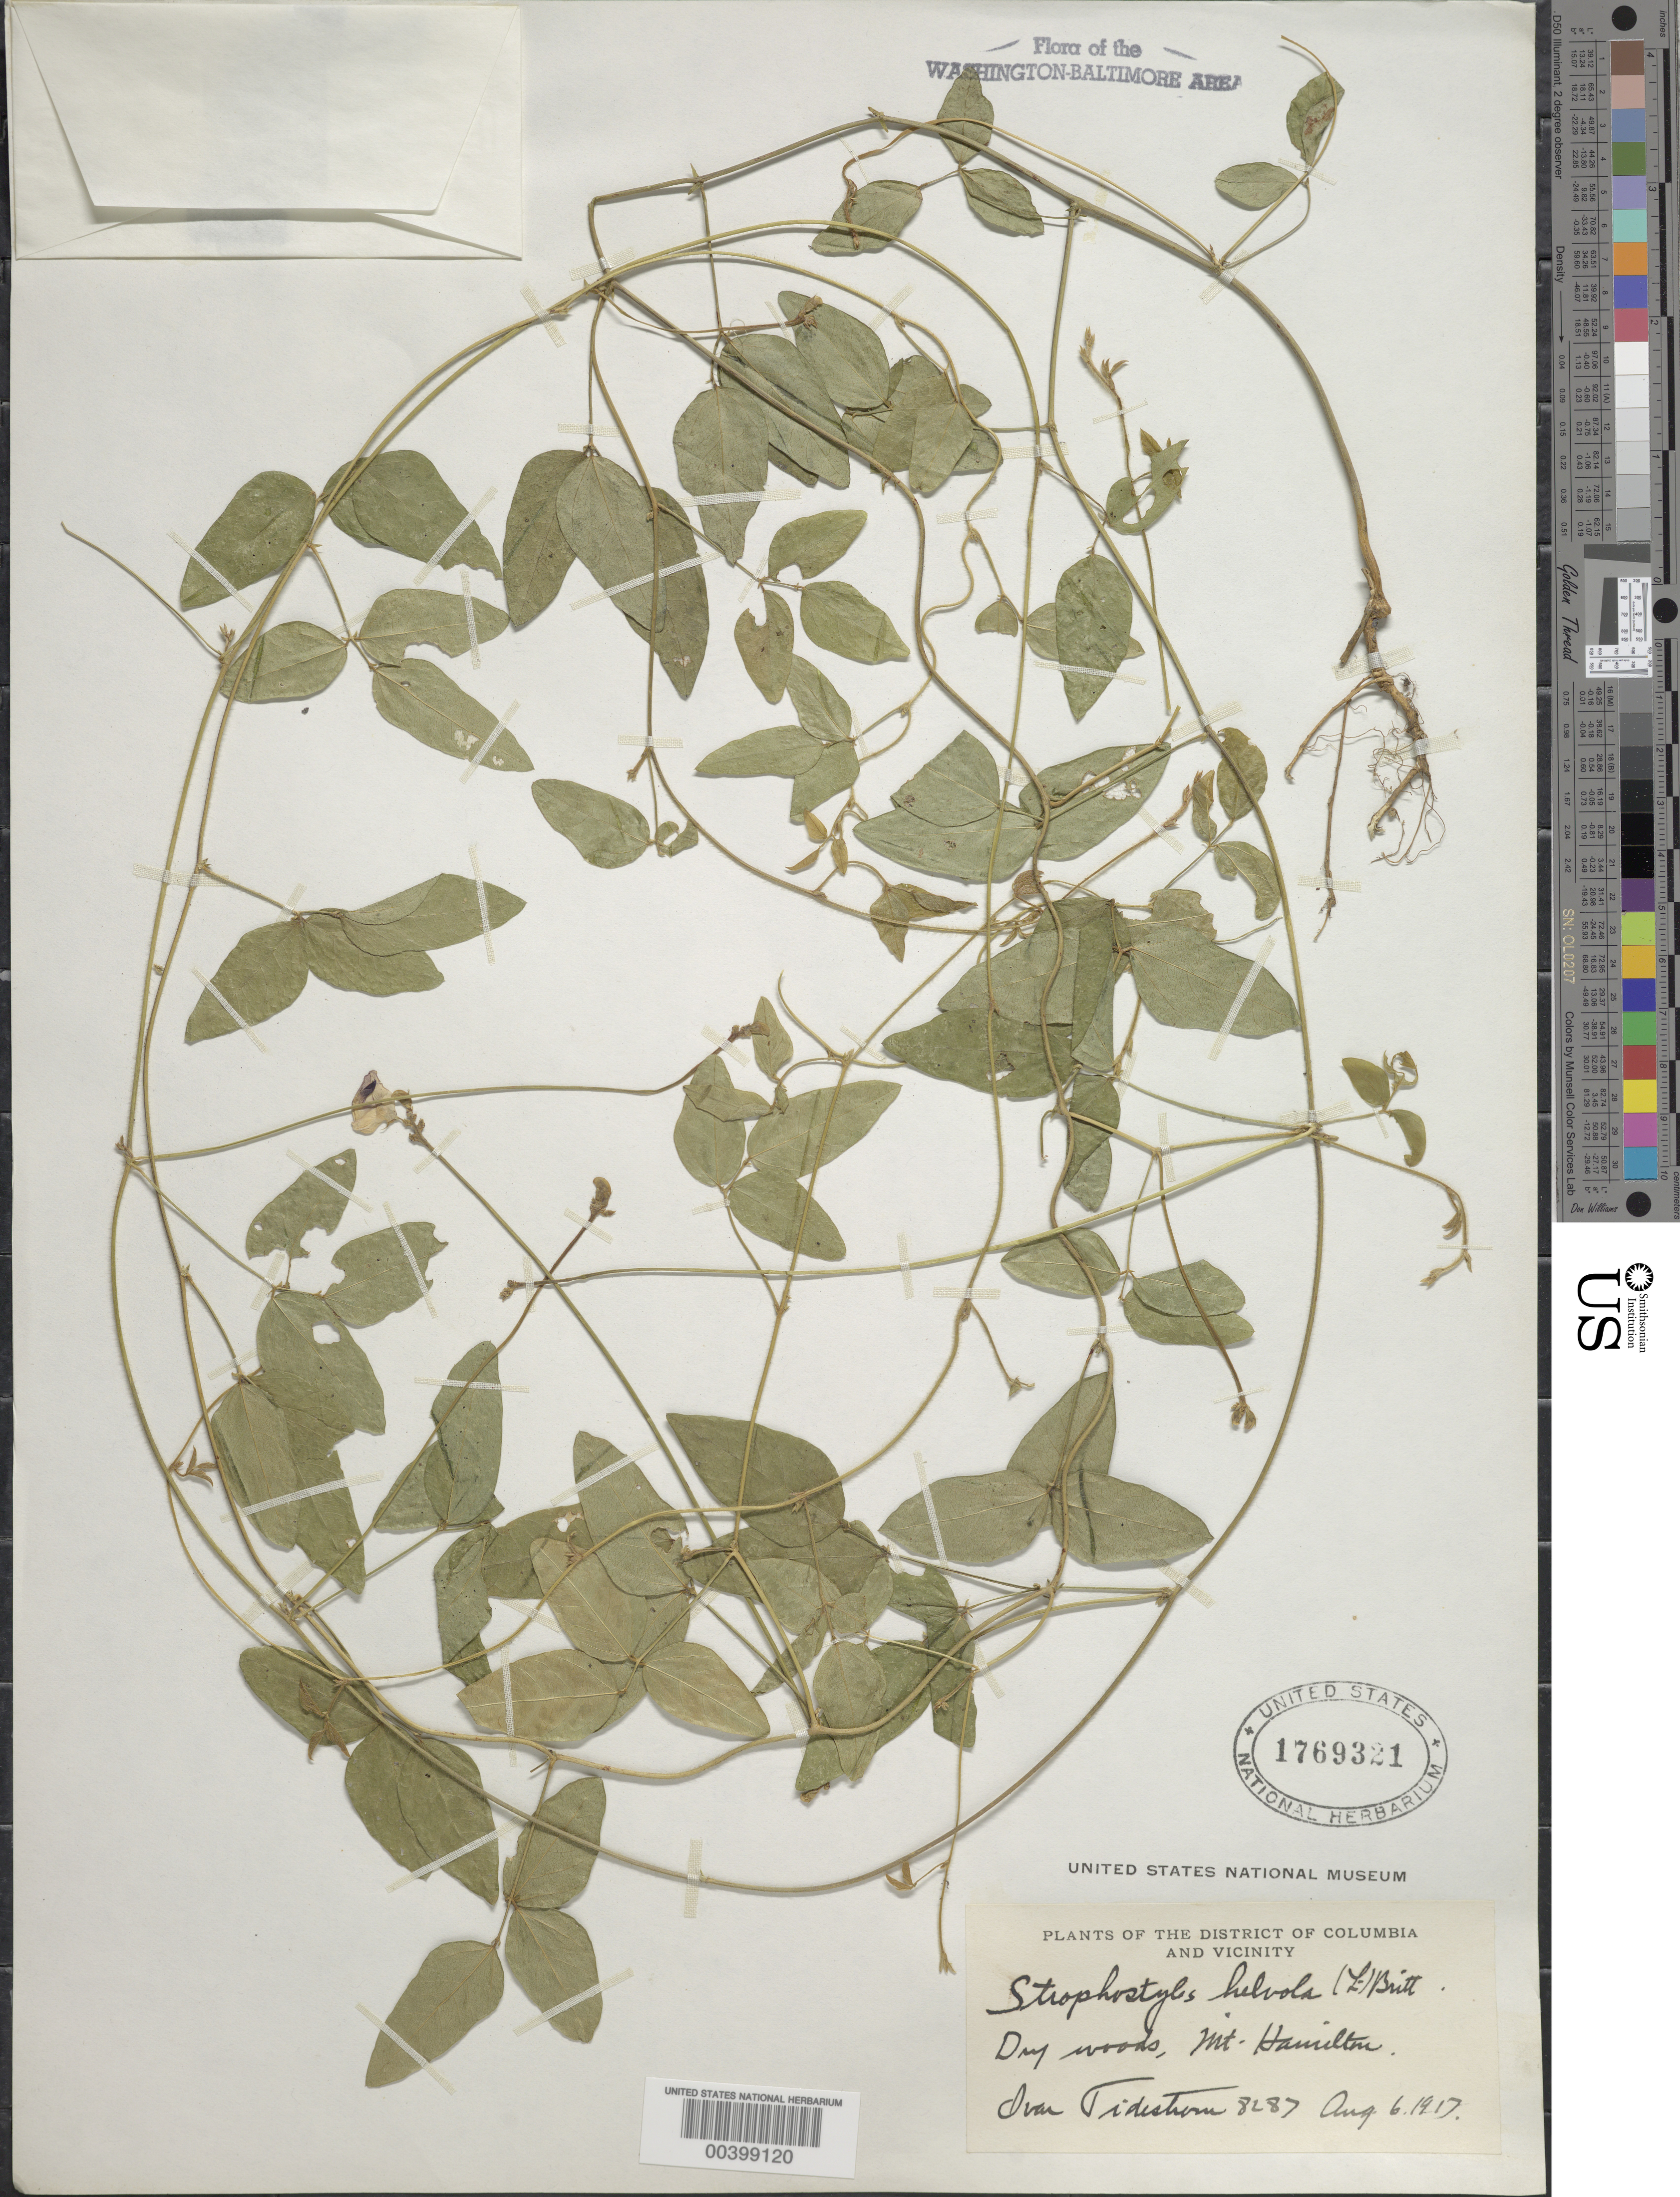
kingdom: Plantae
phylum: Tracheophyta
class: Magnoliopsida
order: Fabales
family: Fabaceae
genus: Strophostyles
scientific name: Strophostyles umbellata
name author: (Muhl. ex Willd.) Britton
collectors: I. F. Tidestrom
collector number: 8287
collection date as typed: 06 Aug 1917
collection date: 1917-08-06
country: United States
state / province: District of Columbia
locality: Mount Hamilton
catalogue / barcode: US 1769321